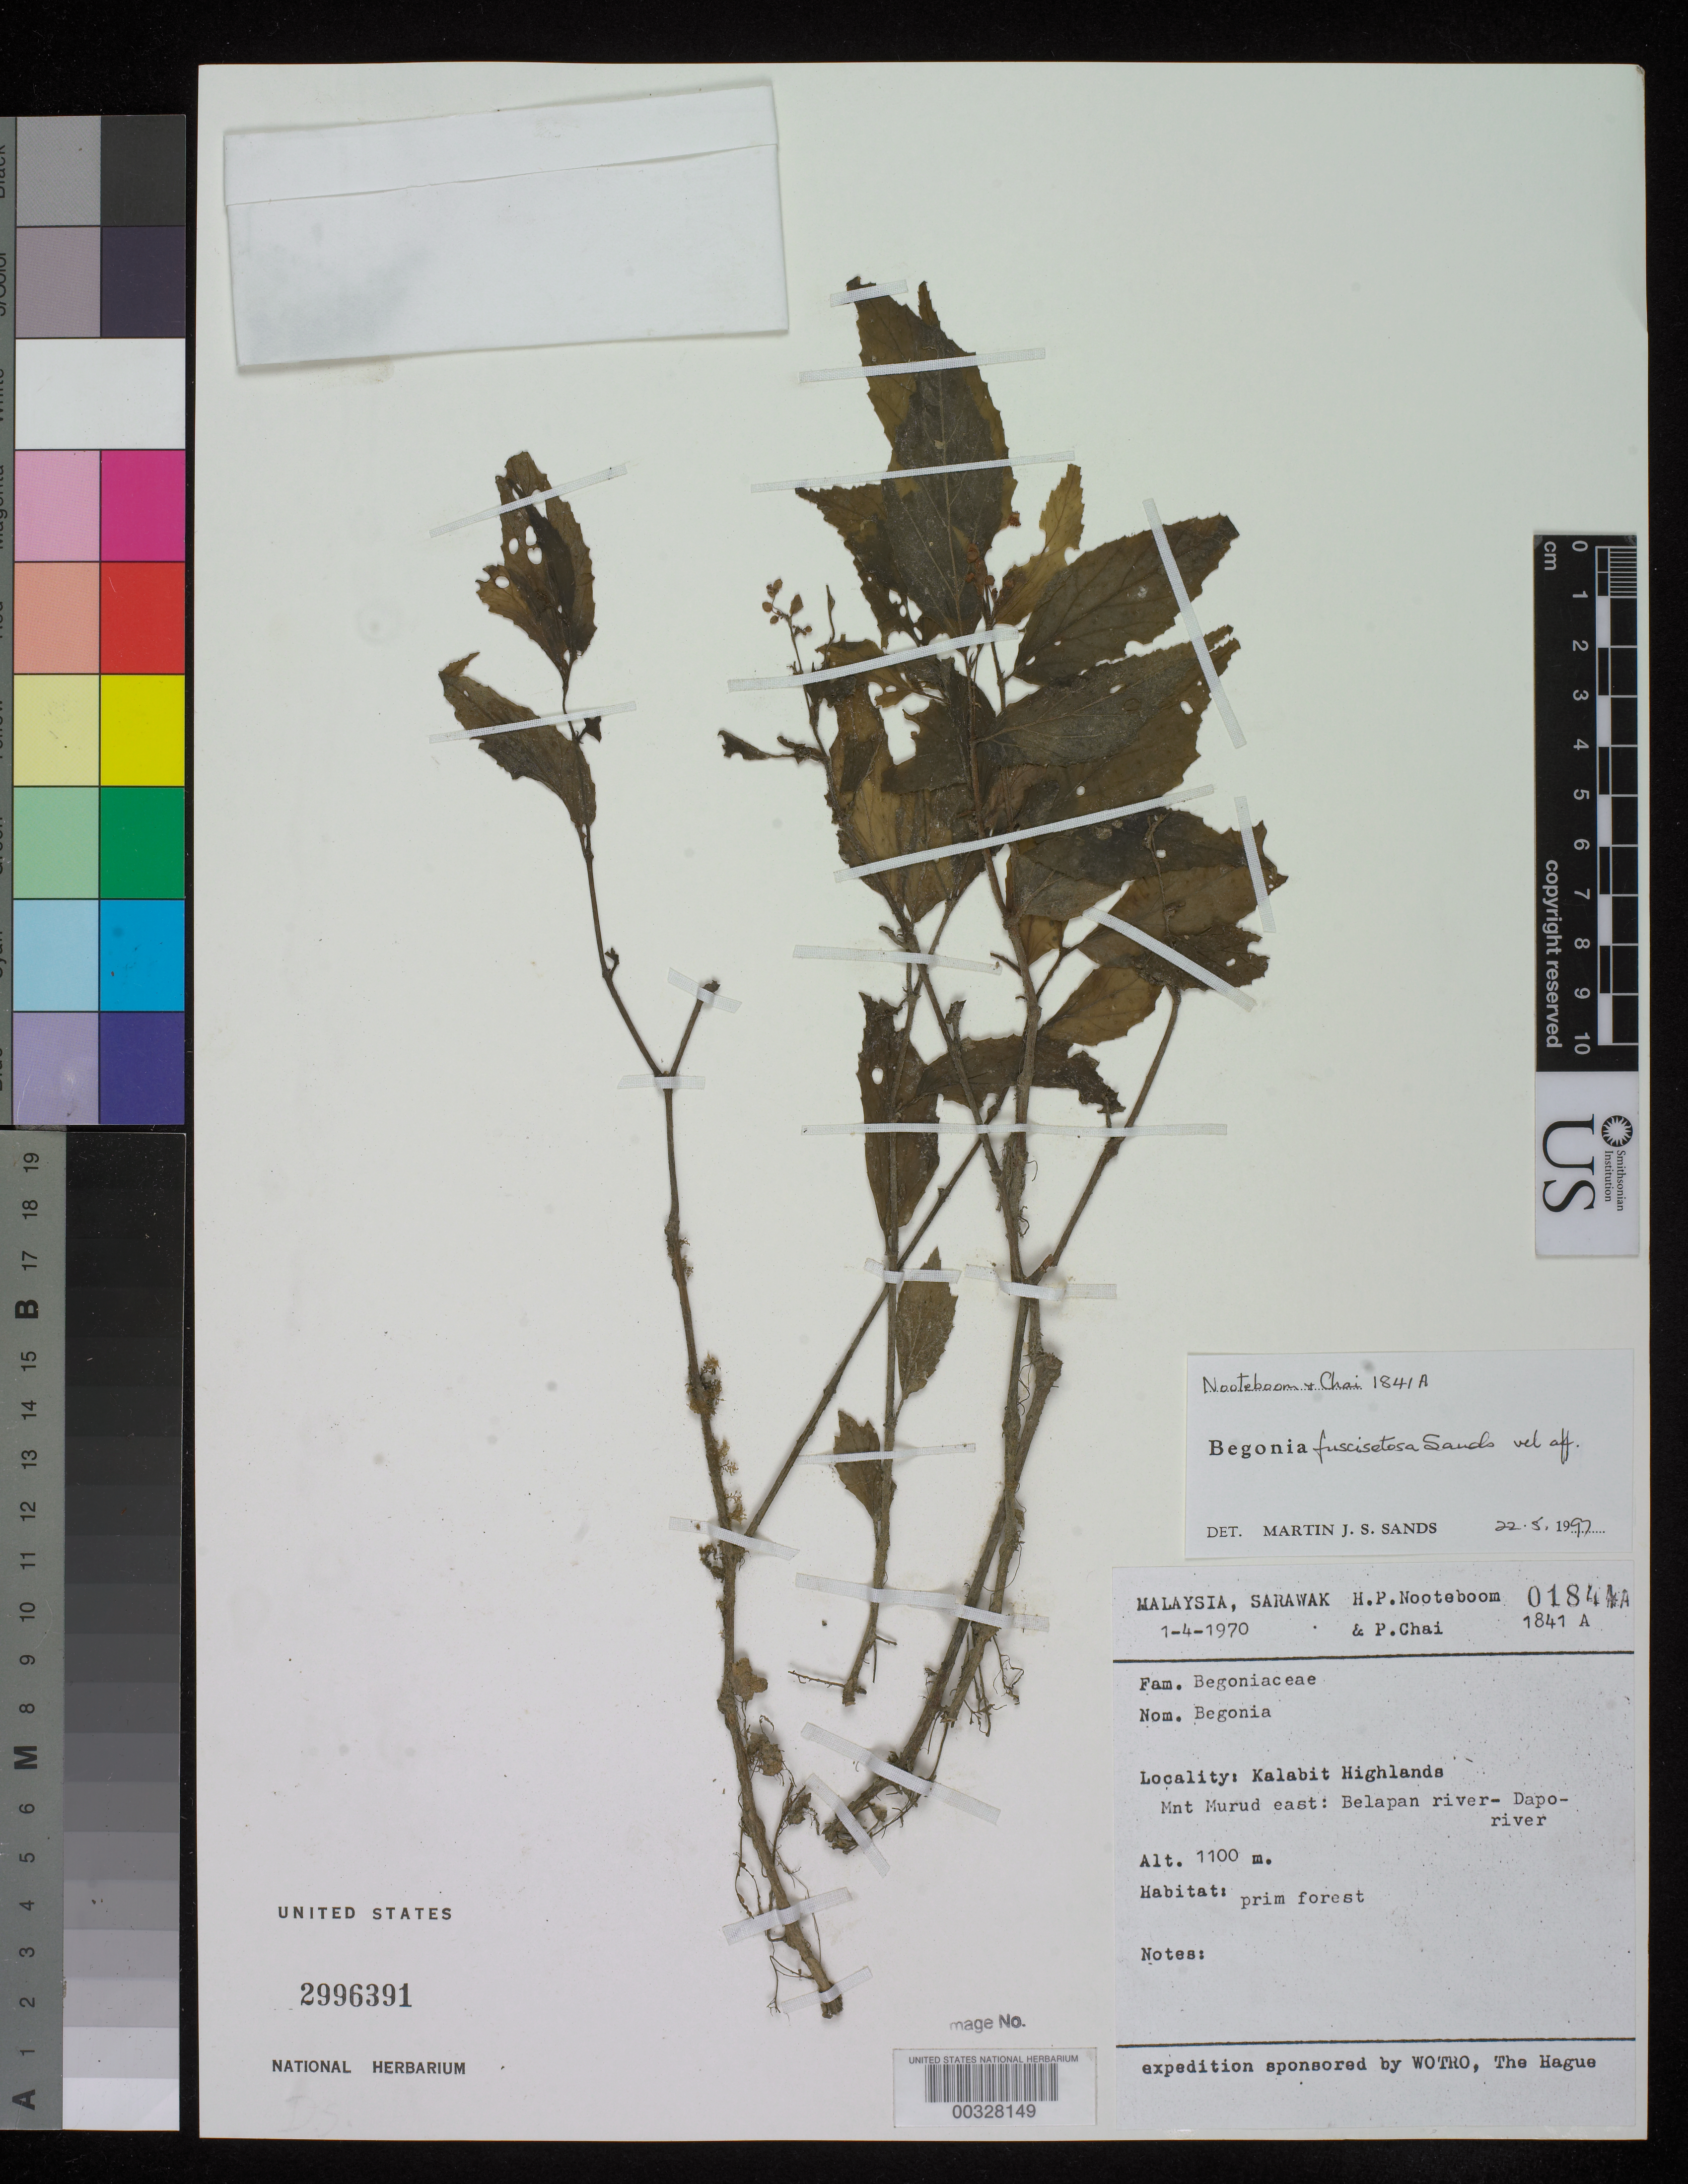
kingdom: Plantae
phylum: Tracheophyta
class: Magnoliopsida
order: Cucurbitales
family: Begoniaceae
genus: Begonia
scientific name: Begonia fuscisetosa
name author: Sands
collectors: H. P. Nooteboom & P. Chai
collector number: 1841a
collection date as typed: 01 Apr 1970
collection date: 1970-04-01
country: Malaysia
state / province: Sarawak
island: Borneo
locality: Kalabit highlands, mountain murud e, belapan river, dapo river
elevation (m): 1100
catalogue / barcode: US 2996391